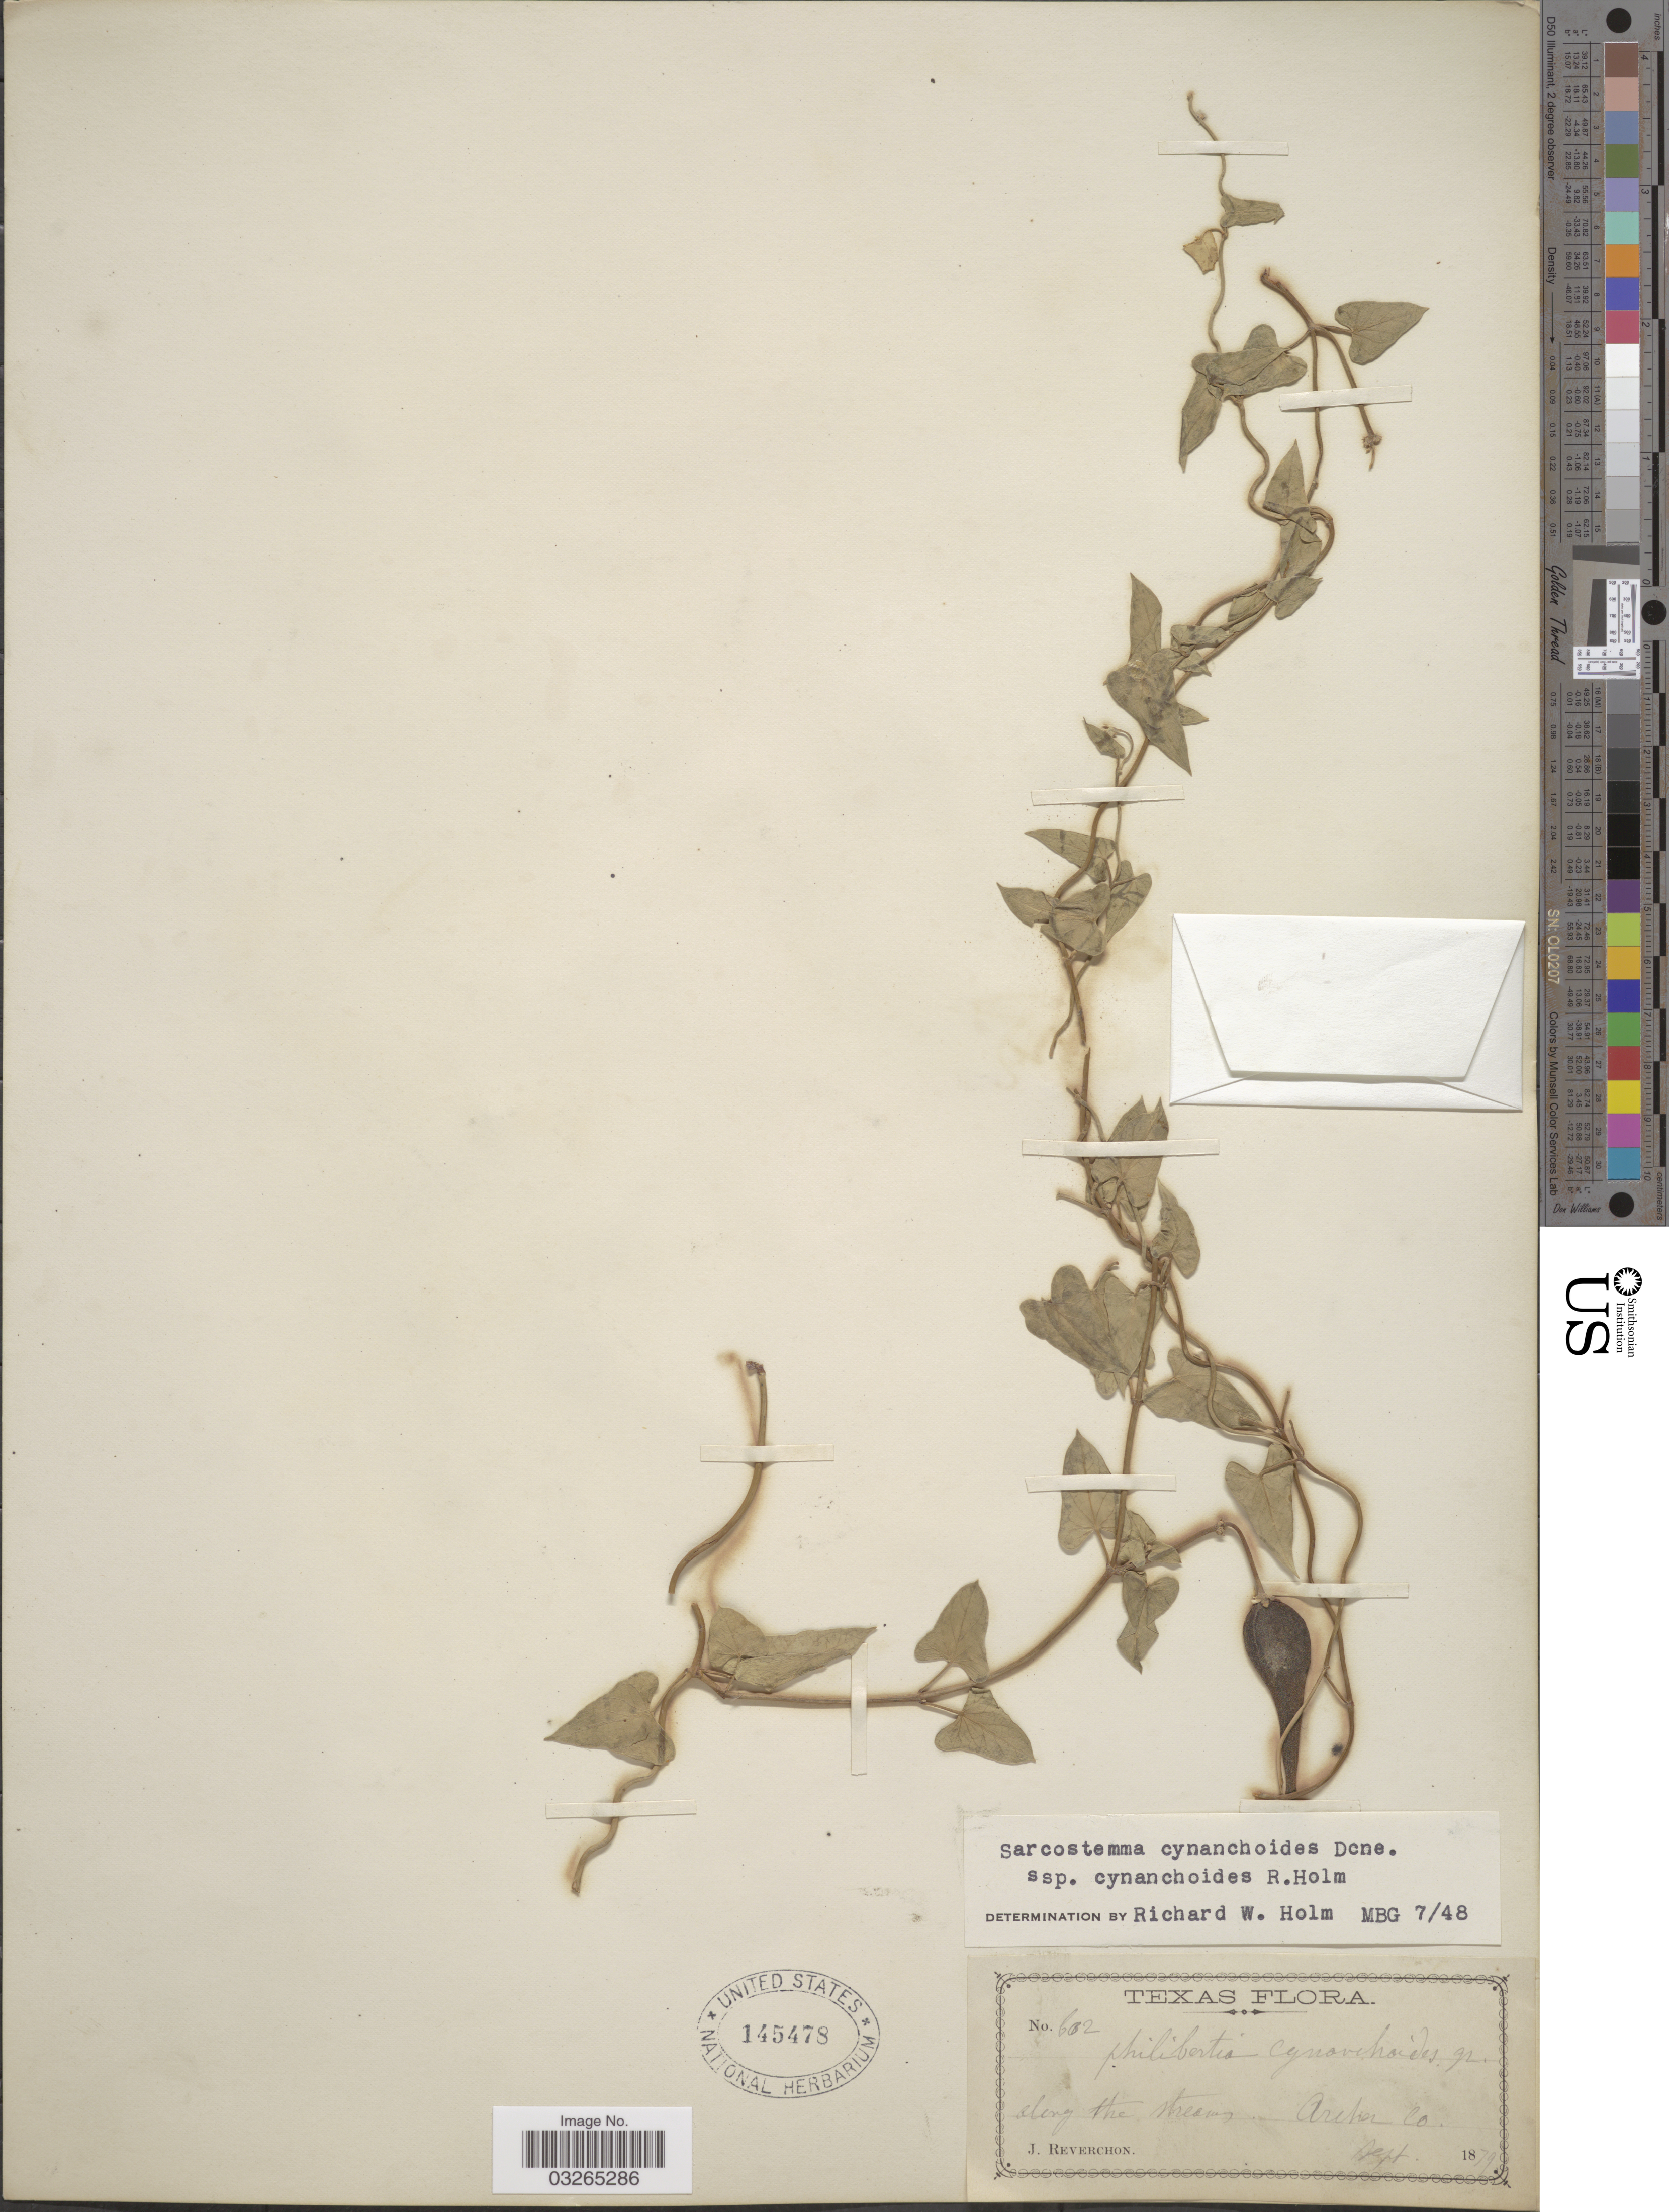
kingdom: Plantae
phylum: Tracheophyta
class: Magnoliopsida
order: Gentianales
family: Apocynaceae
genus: Sarcostemma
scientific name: Sarcostemma cynanchoides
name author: Decne.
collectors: J. Reverchon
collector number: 602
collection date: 1879-09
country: United States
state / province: Texas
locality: Archer Co.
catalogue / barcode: US 145478